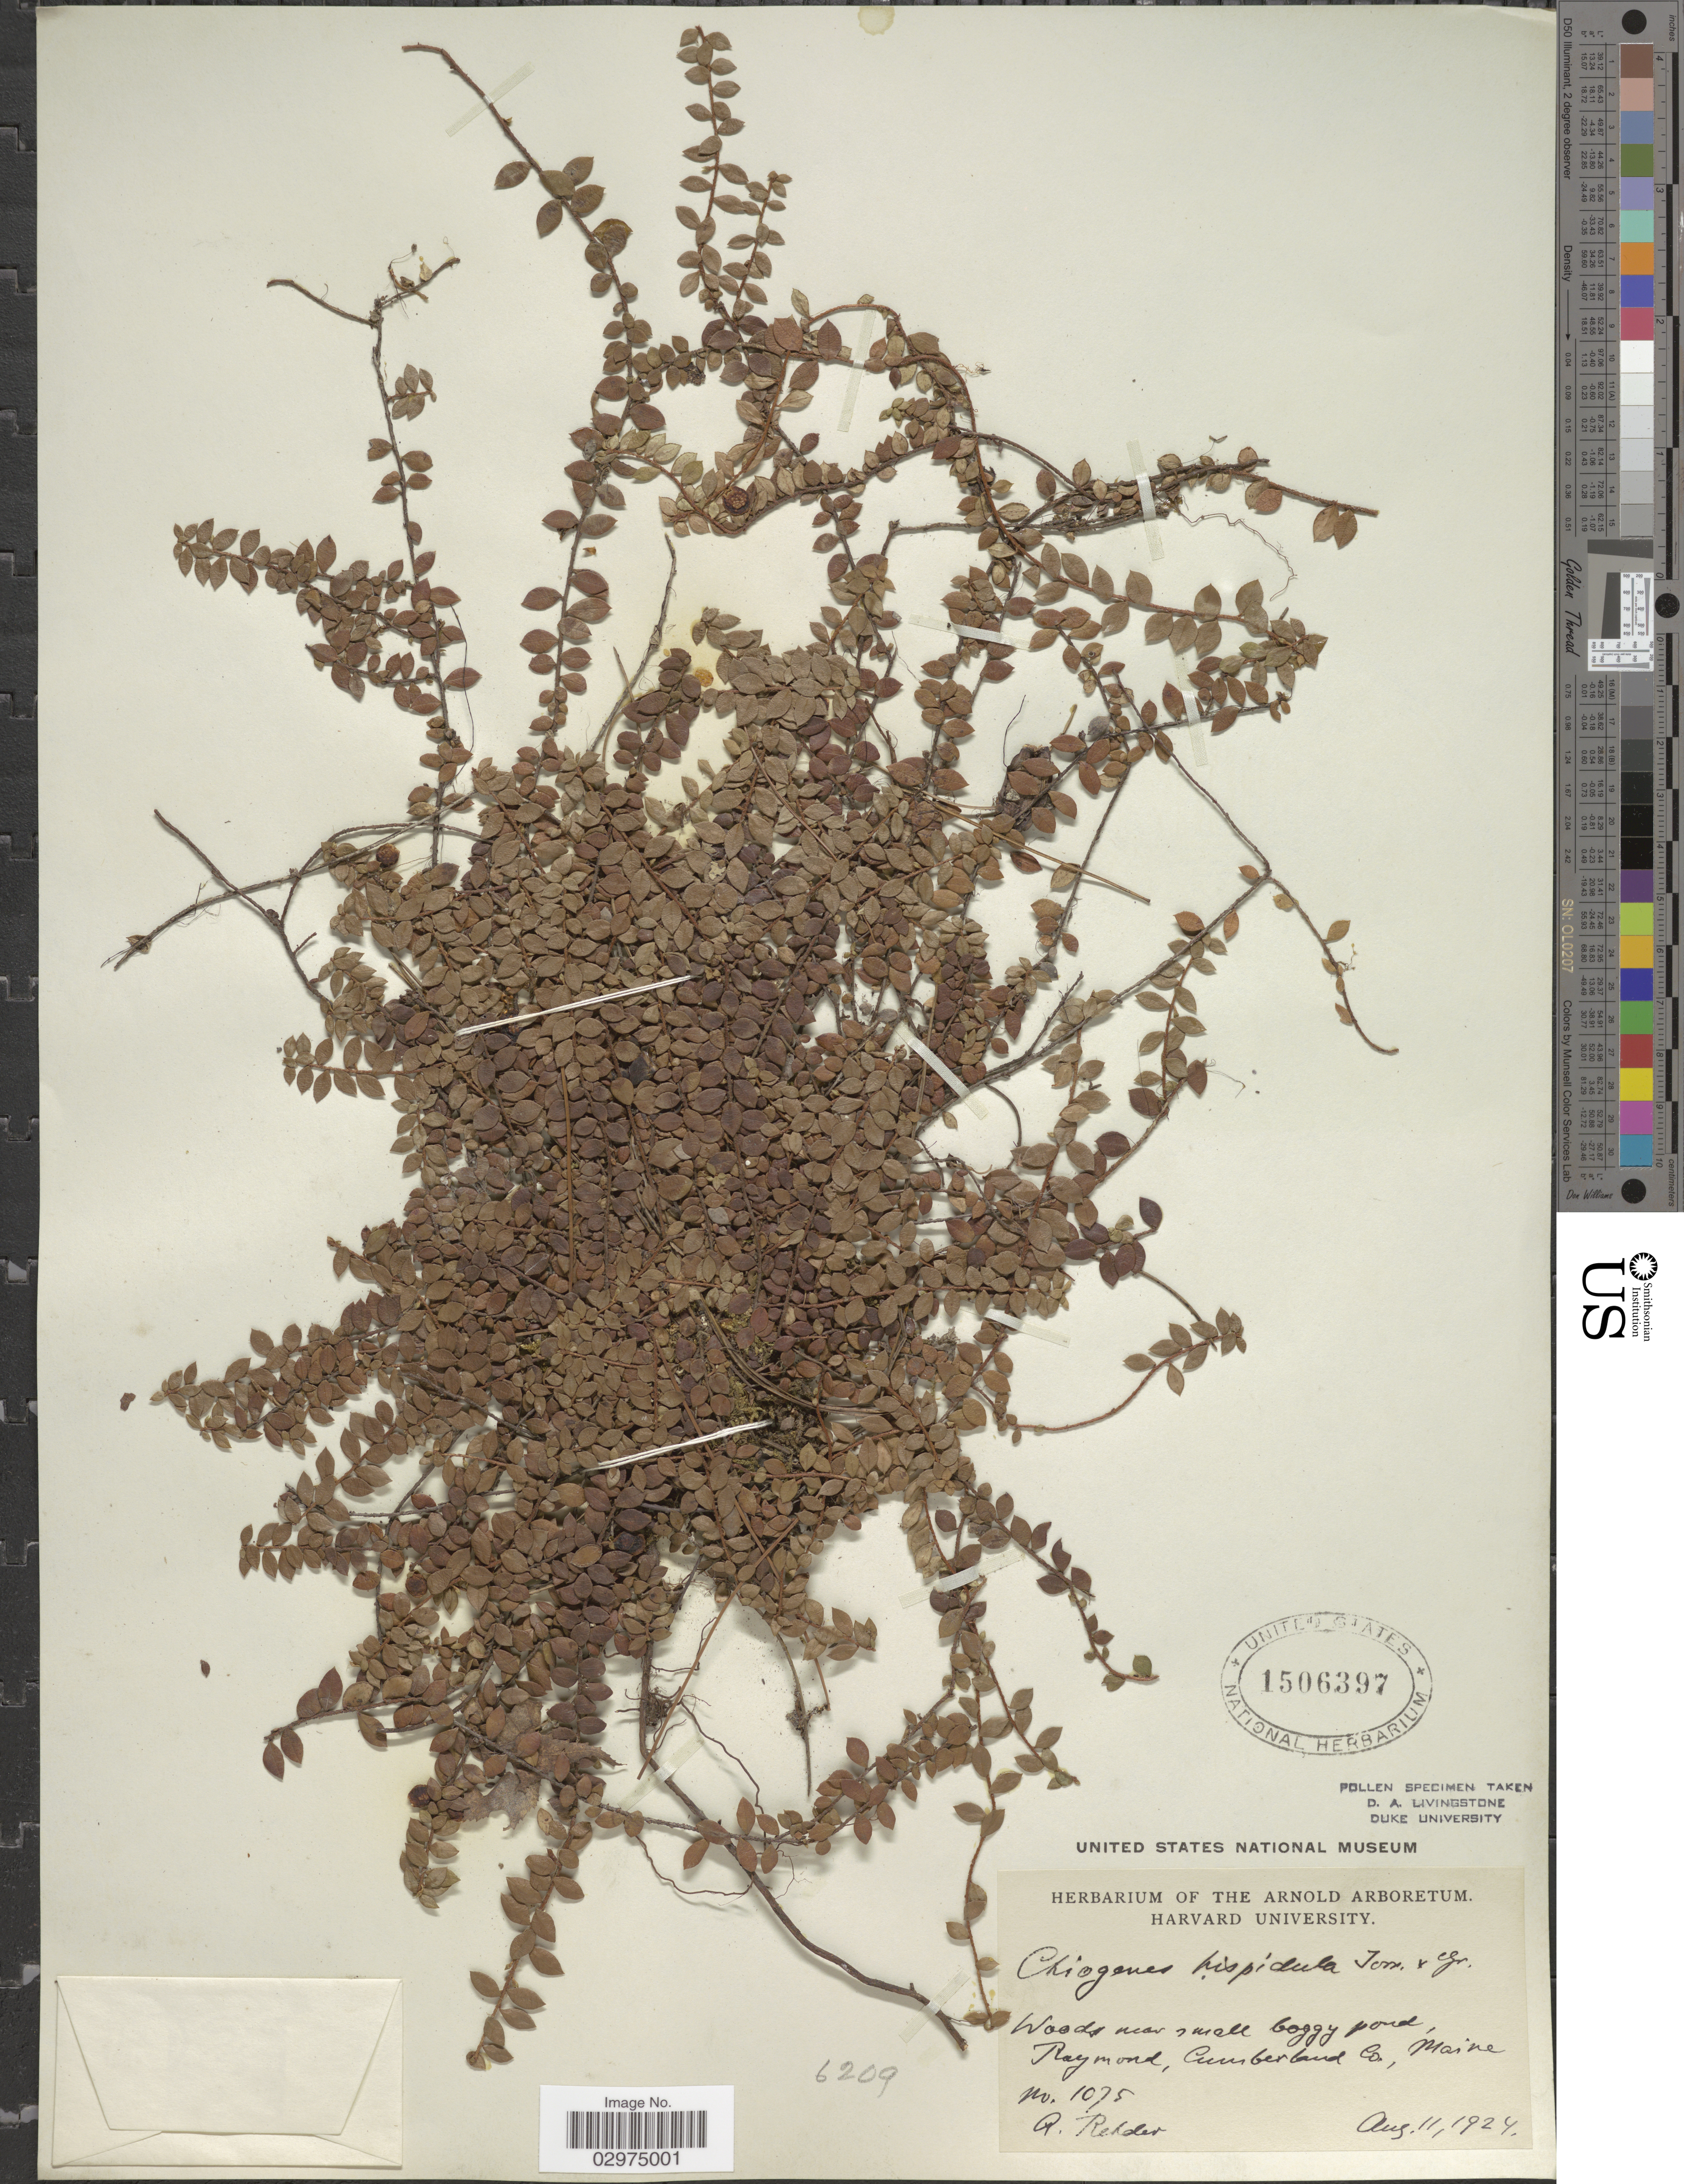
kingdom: Plantae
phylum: Tracheophyta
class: Magnoliopsida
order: Ericales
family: Ericaceae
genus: Gaultheria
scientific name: Gaultheria hispidula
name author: (L.) Muhl. ex Bigelow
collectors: A. Rehder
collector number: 1075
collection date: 1924-08-11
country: United States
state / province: Maine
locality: Raymond, Cumberland Co.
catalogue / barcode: US 1506397